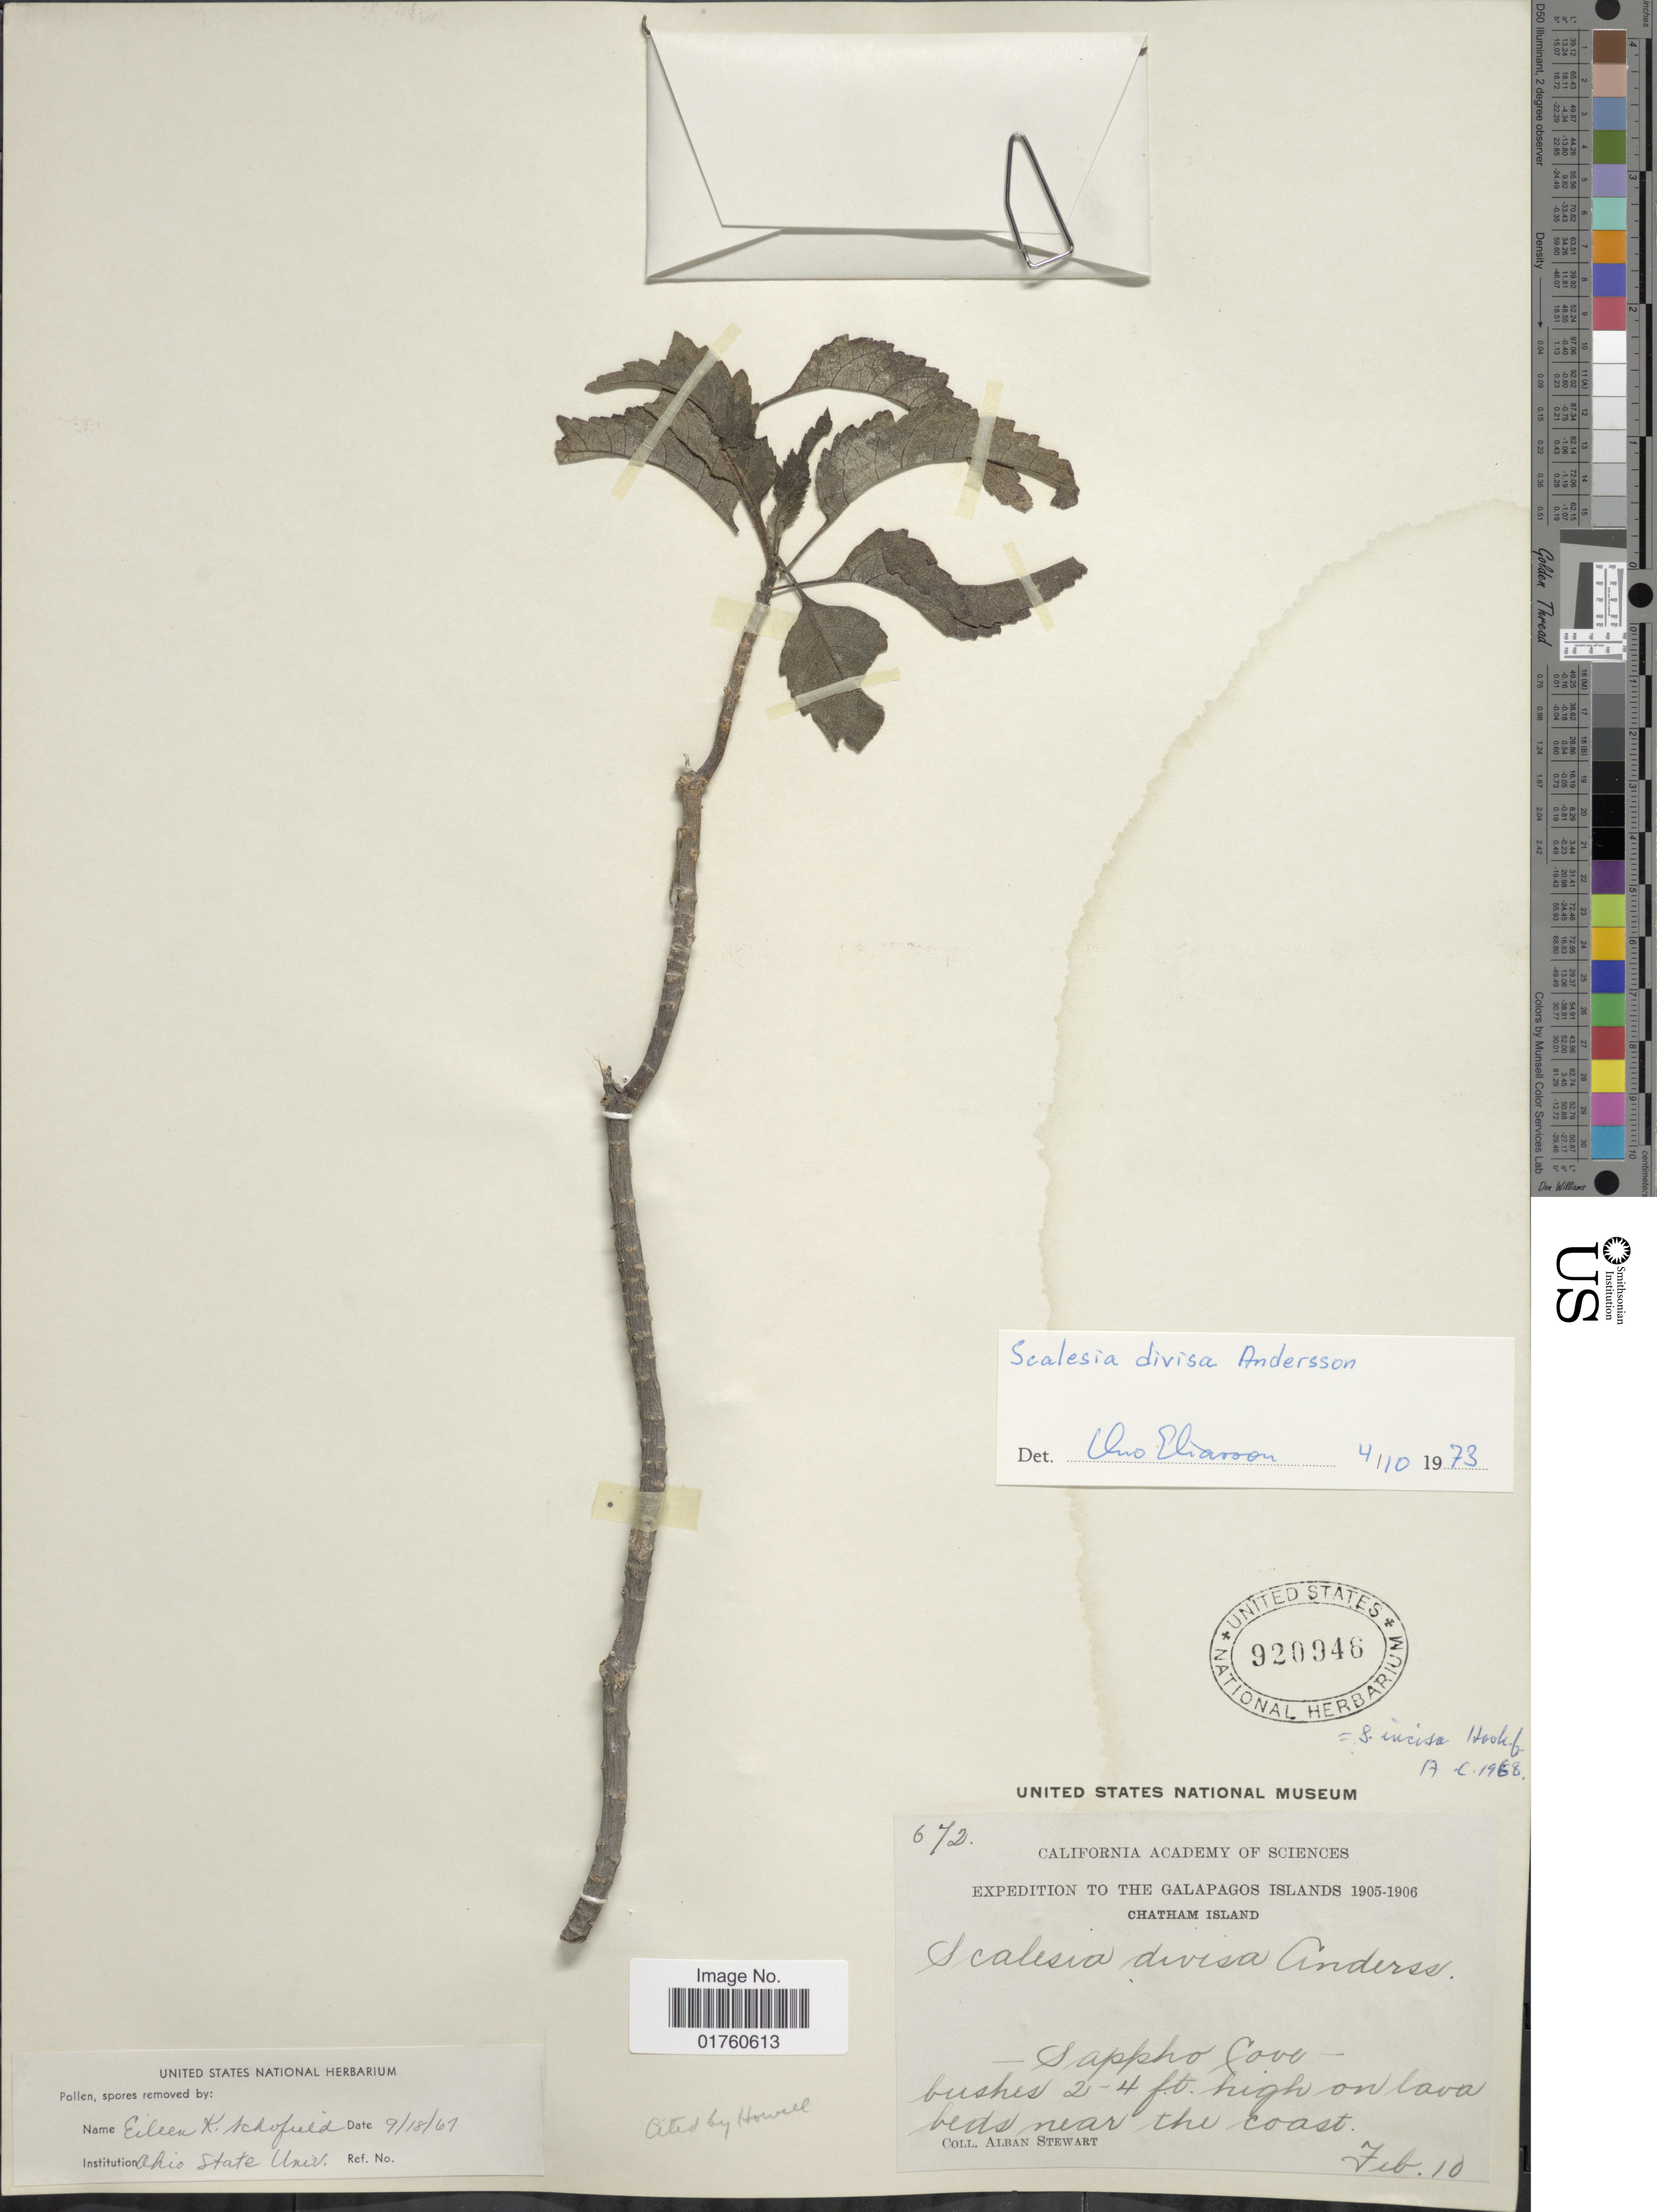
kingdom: Plantae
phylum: Tracheophyta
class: Magnoliopsida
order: Asterales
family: Asteraceae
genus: Scalesia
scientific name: Scalesia divisa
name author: Andersson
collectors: A. Stewart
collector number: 672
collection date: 1905-02-10/1906-02-10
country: Ecuador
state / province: Colón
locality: The Galapagos Islands, Chatham Island, Sappho Gove, bushes 2-4 ft high on lava beds near the coast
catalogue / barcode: US 920946